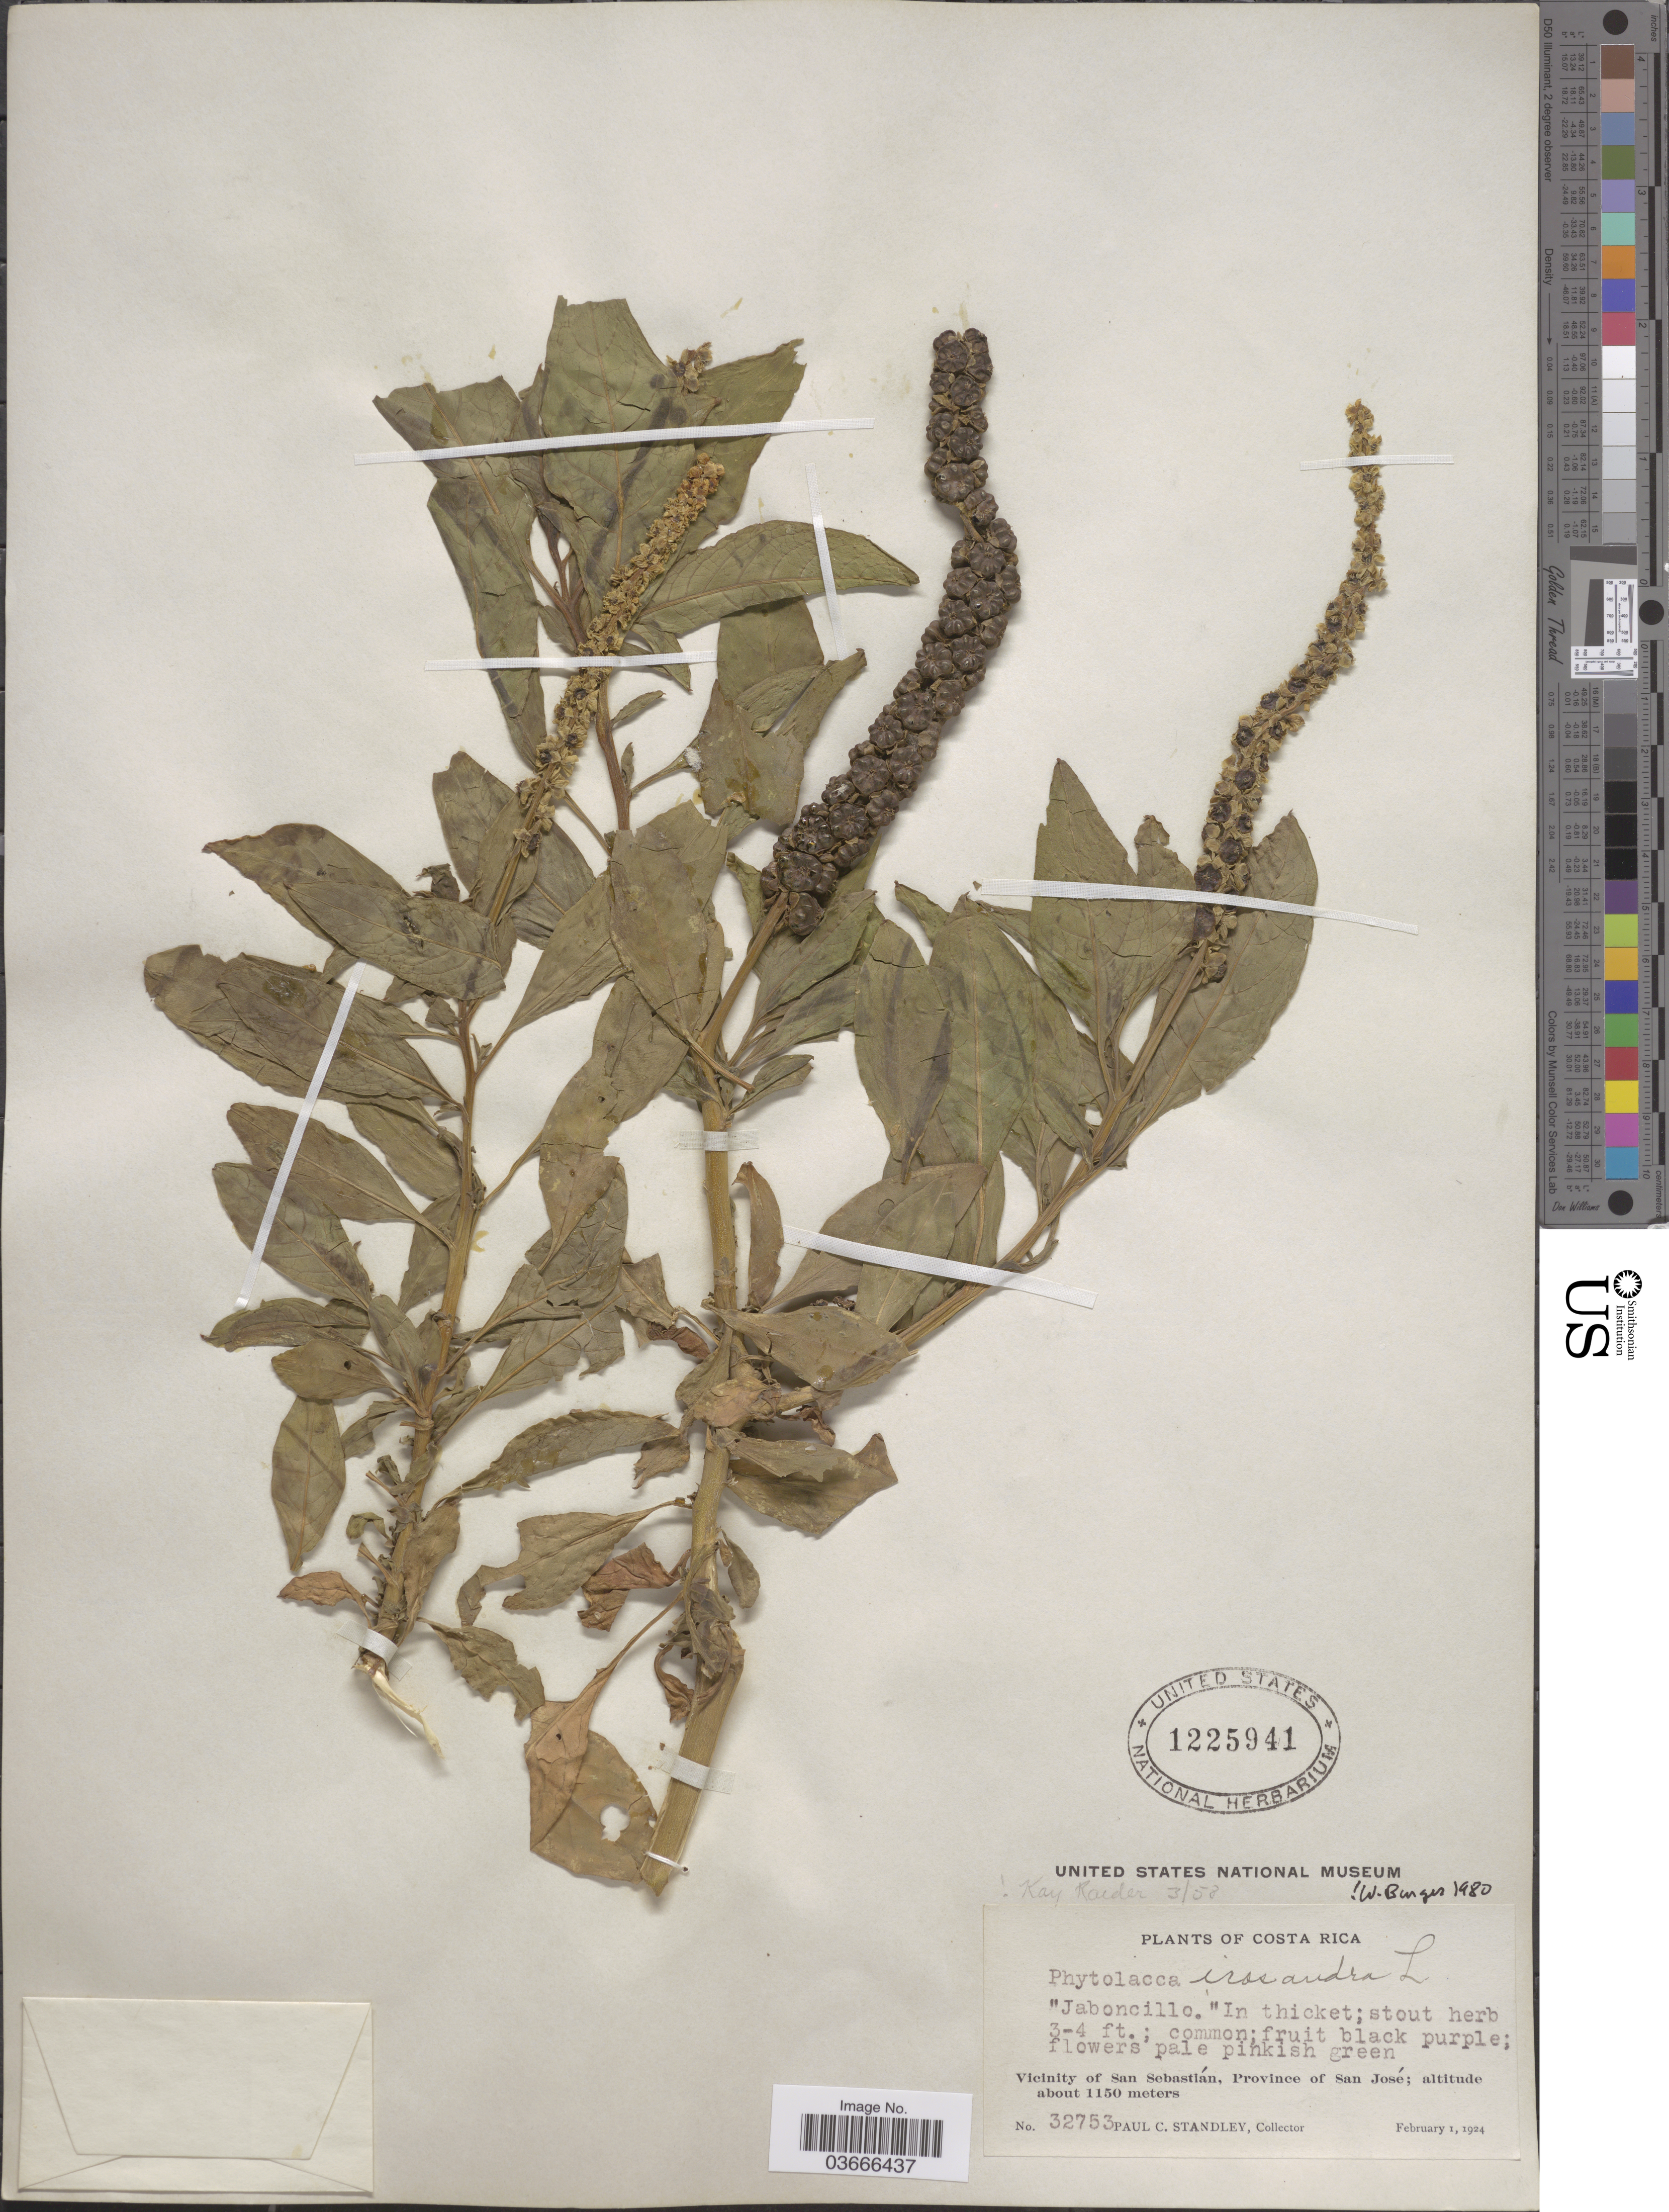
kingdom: Plantae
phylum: Tracheophyta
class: Magnoliopsida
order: Caryophyllales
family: Phytolaccaceae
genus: Phytolacca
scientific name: Phytolacca icosandra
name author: L.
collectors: P. C. Standley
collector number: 32753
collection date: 1924-02-01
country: Costa Rica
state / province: San José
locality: Vicinity of San Sebastián.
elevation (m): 1150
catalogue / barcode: US 1225941